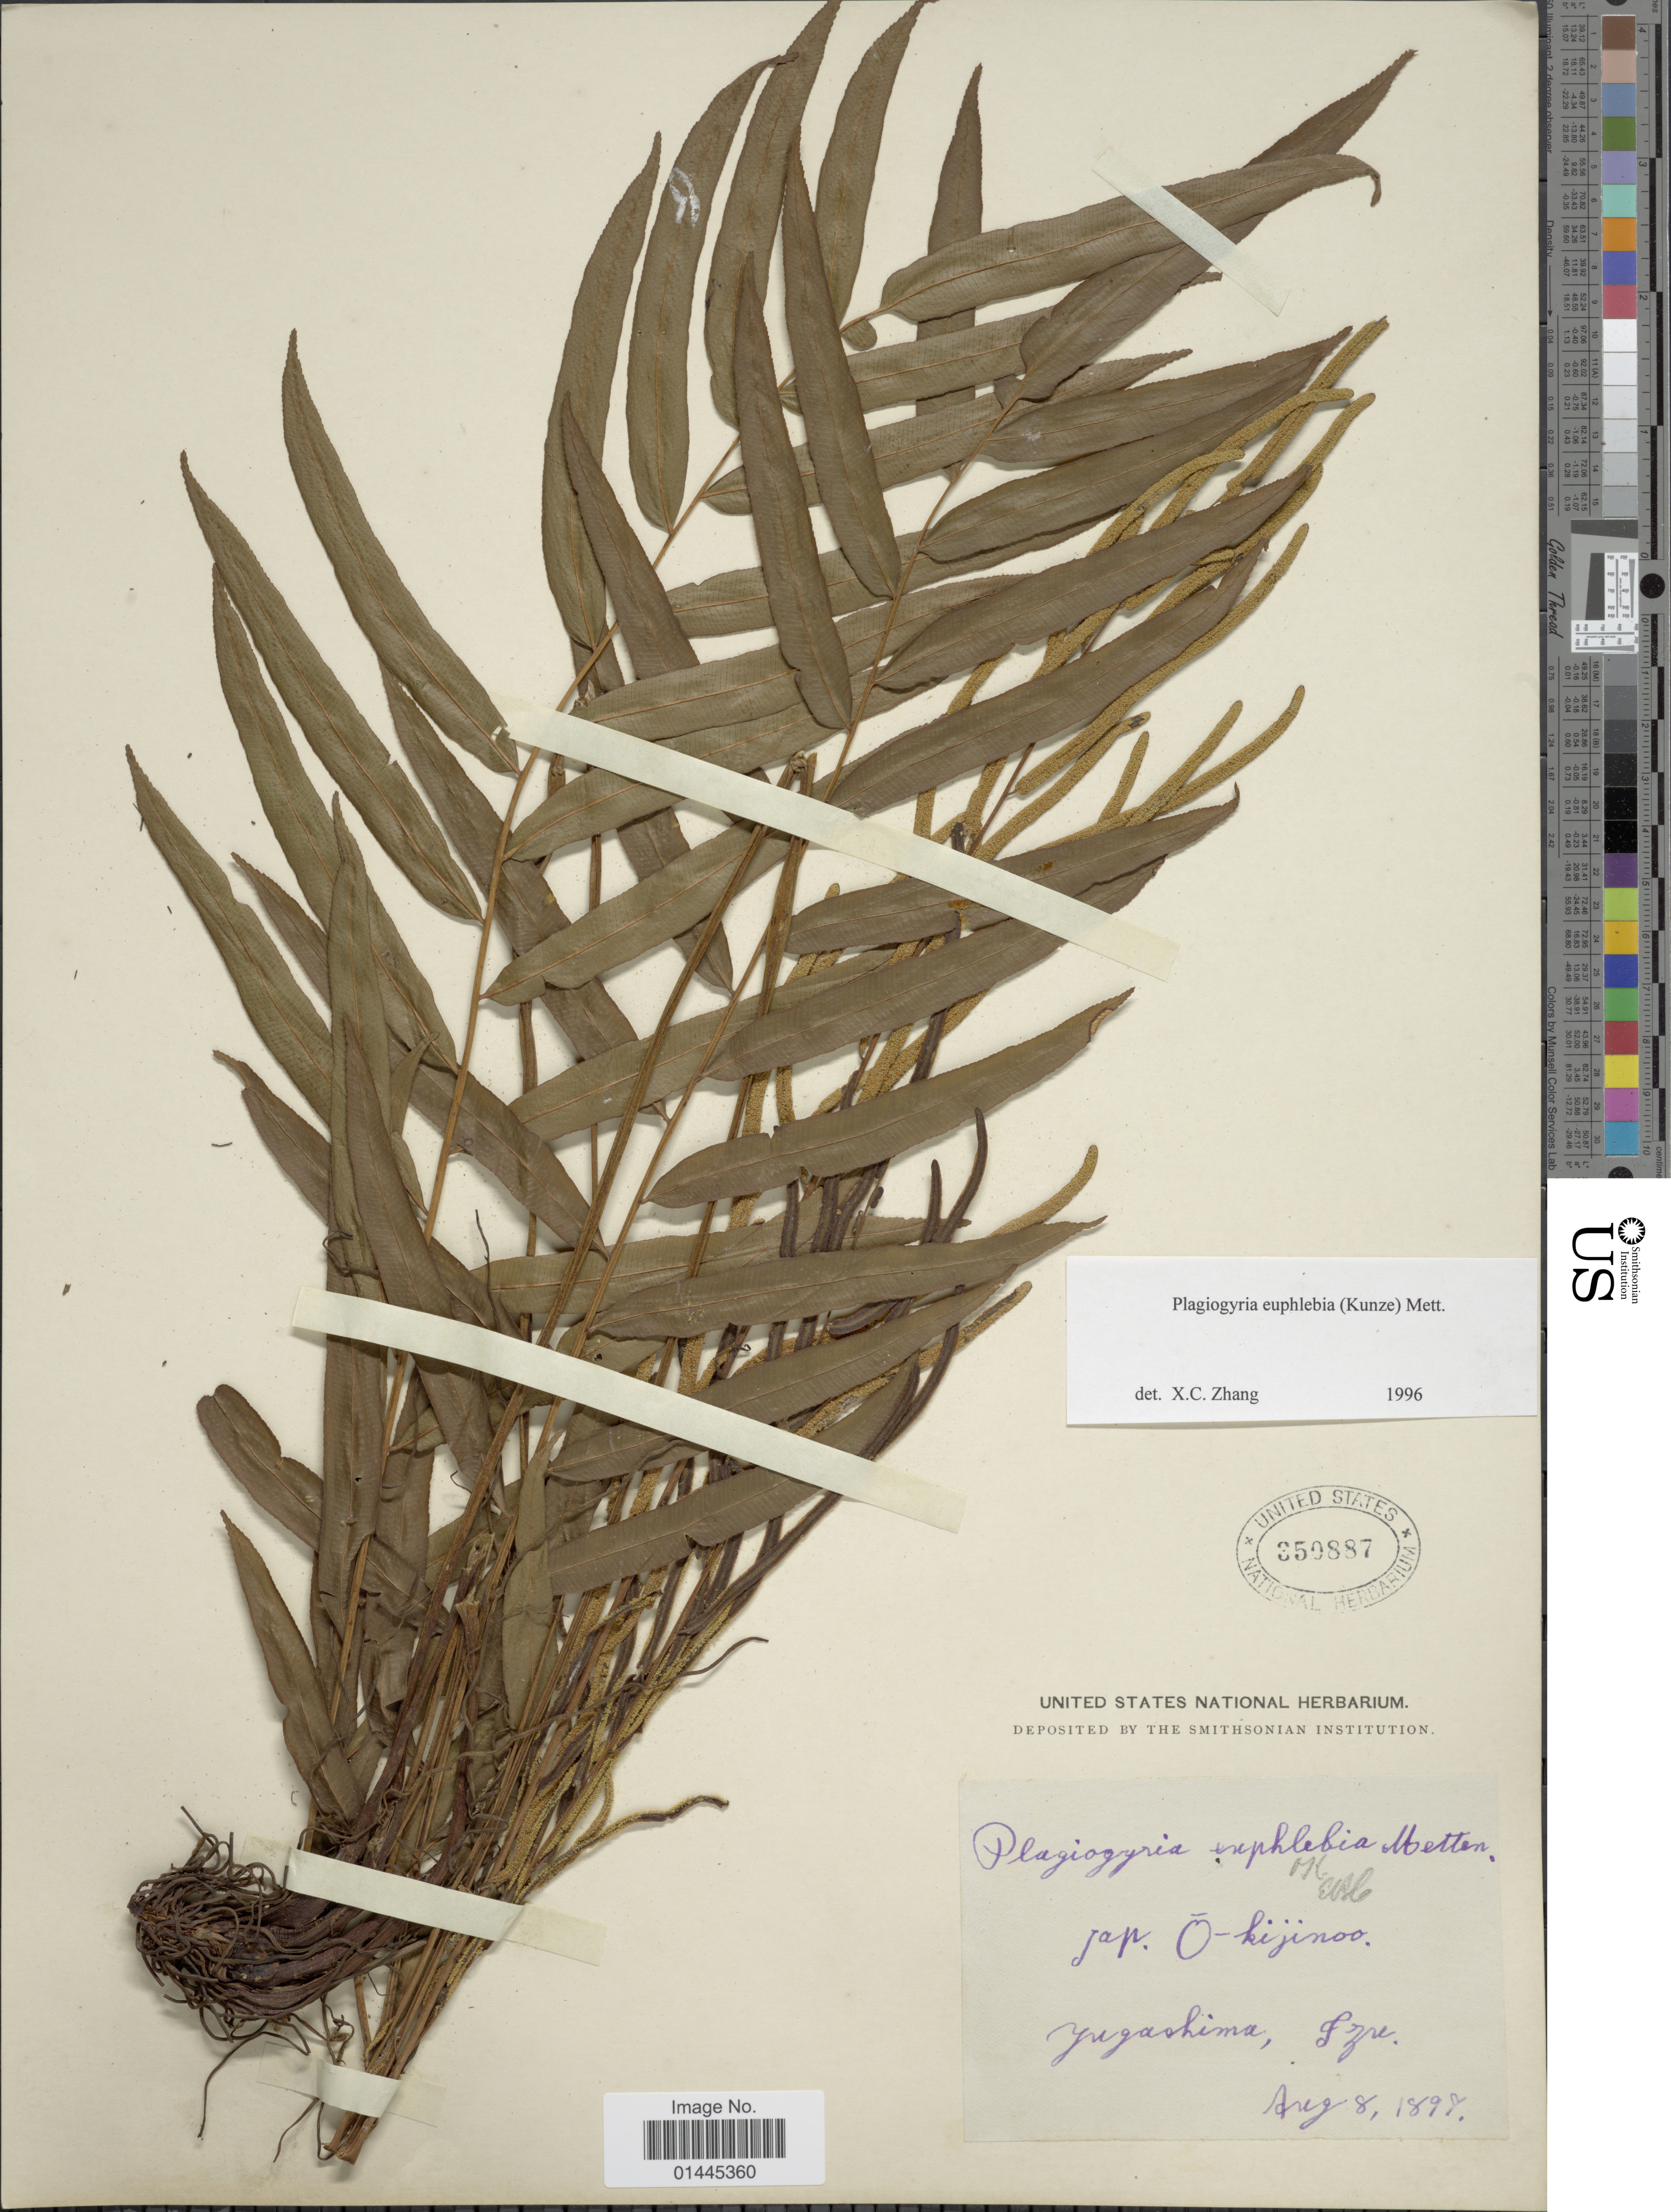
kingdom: Plantae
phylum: Tracheophyta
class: Polypodiopsida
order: Cyatheales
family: Plagiogyriaceae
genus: Plagiogyria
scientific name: Plagiogyria euphlebia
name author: (Kunze) Mett.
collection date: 1898-08-08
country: Japan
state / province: Sizuoka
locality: Yugashima, Izu.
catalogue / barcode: US 350887